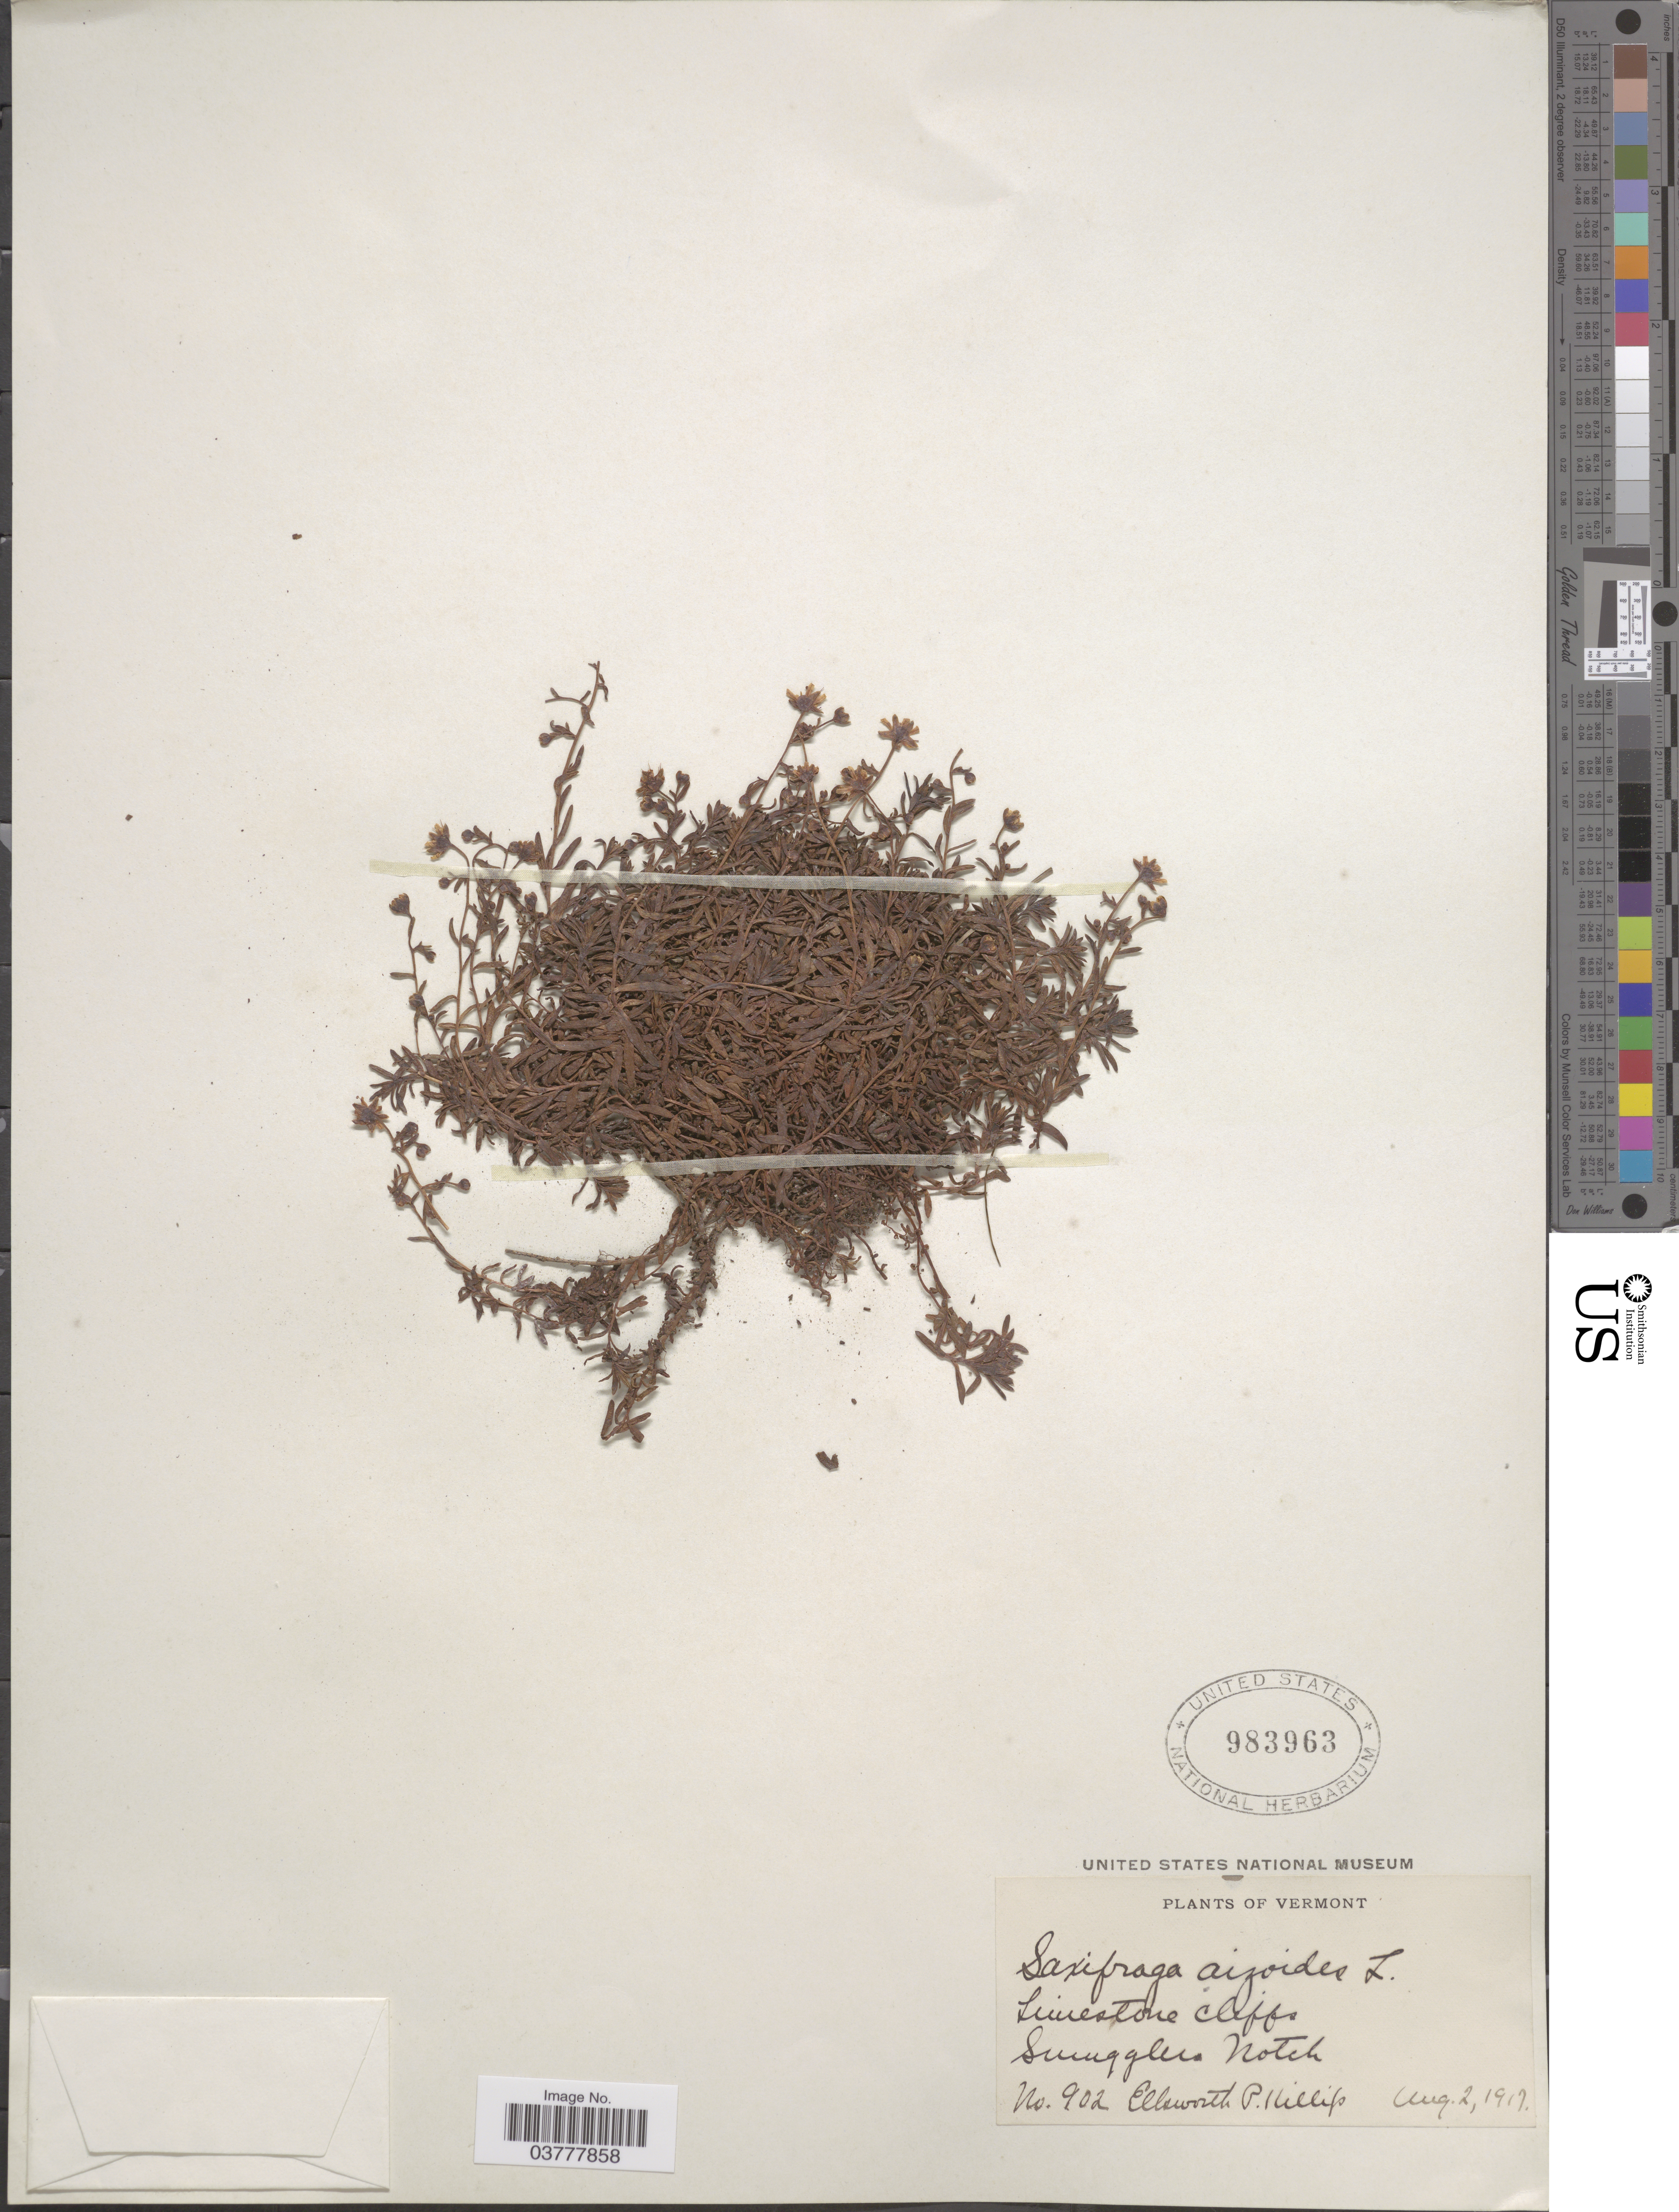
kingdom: Plantae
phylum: Tracheophyta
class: Magnoliopsida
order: Saxifragales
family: Saxifragaceae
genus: Saxifraga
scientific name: Saxifraga aizoides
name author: L.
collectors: E. P. Killip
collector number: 902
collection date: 1917-08-02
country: United States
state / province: Vermont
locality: Smuggler's Notch.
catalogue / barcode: US 983963